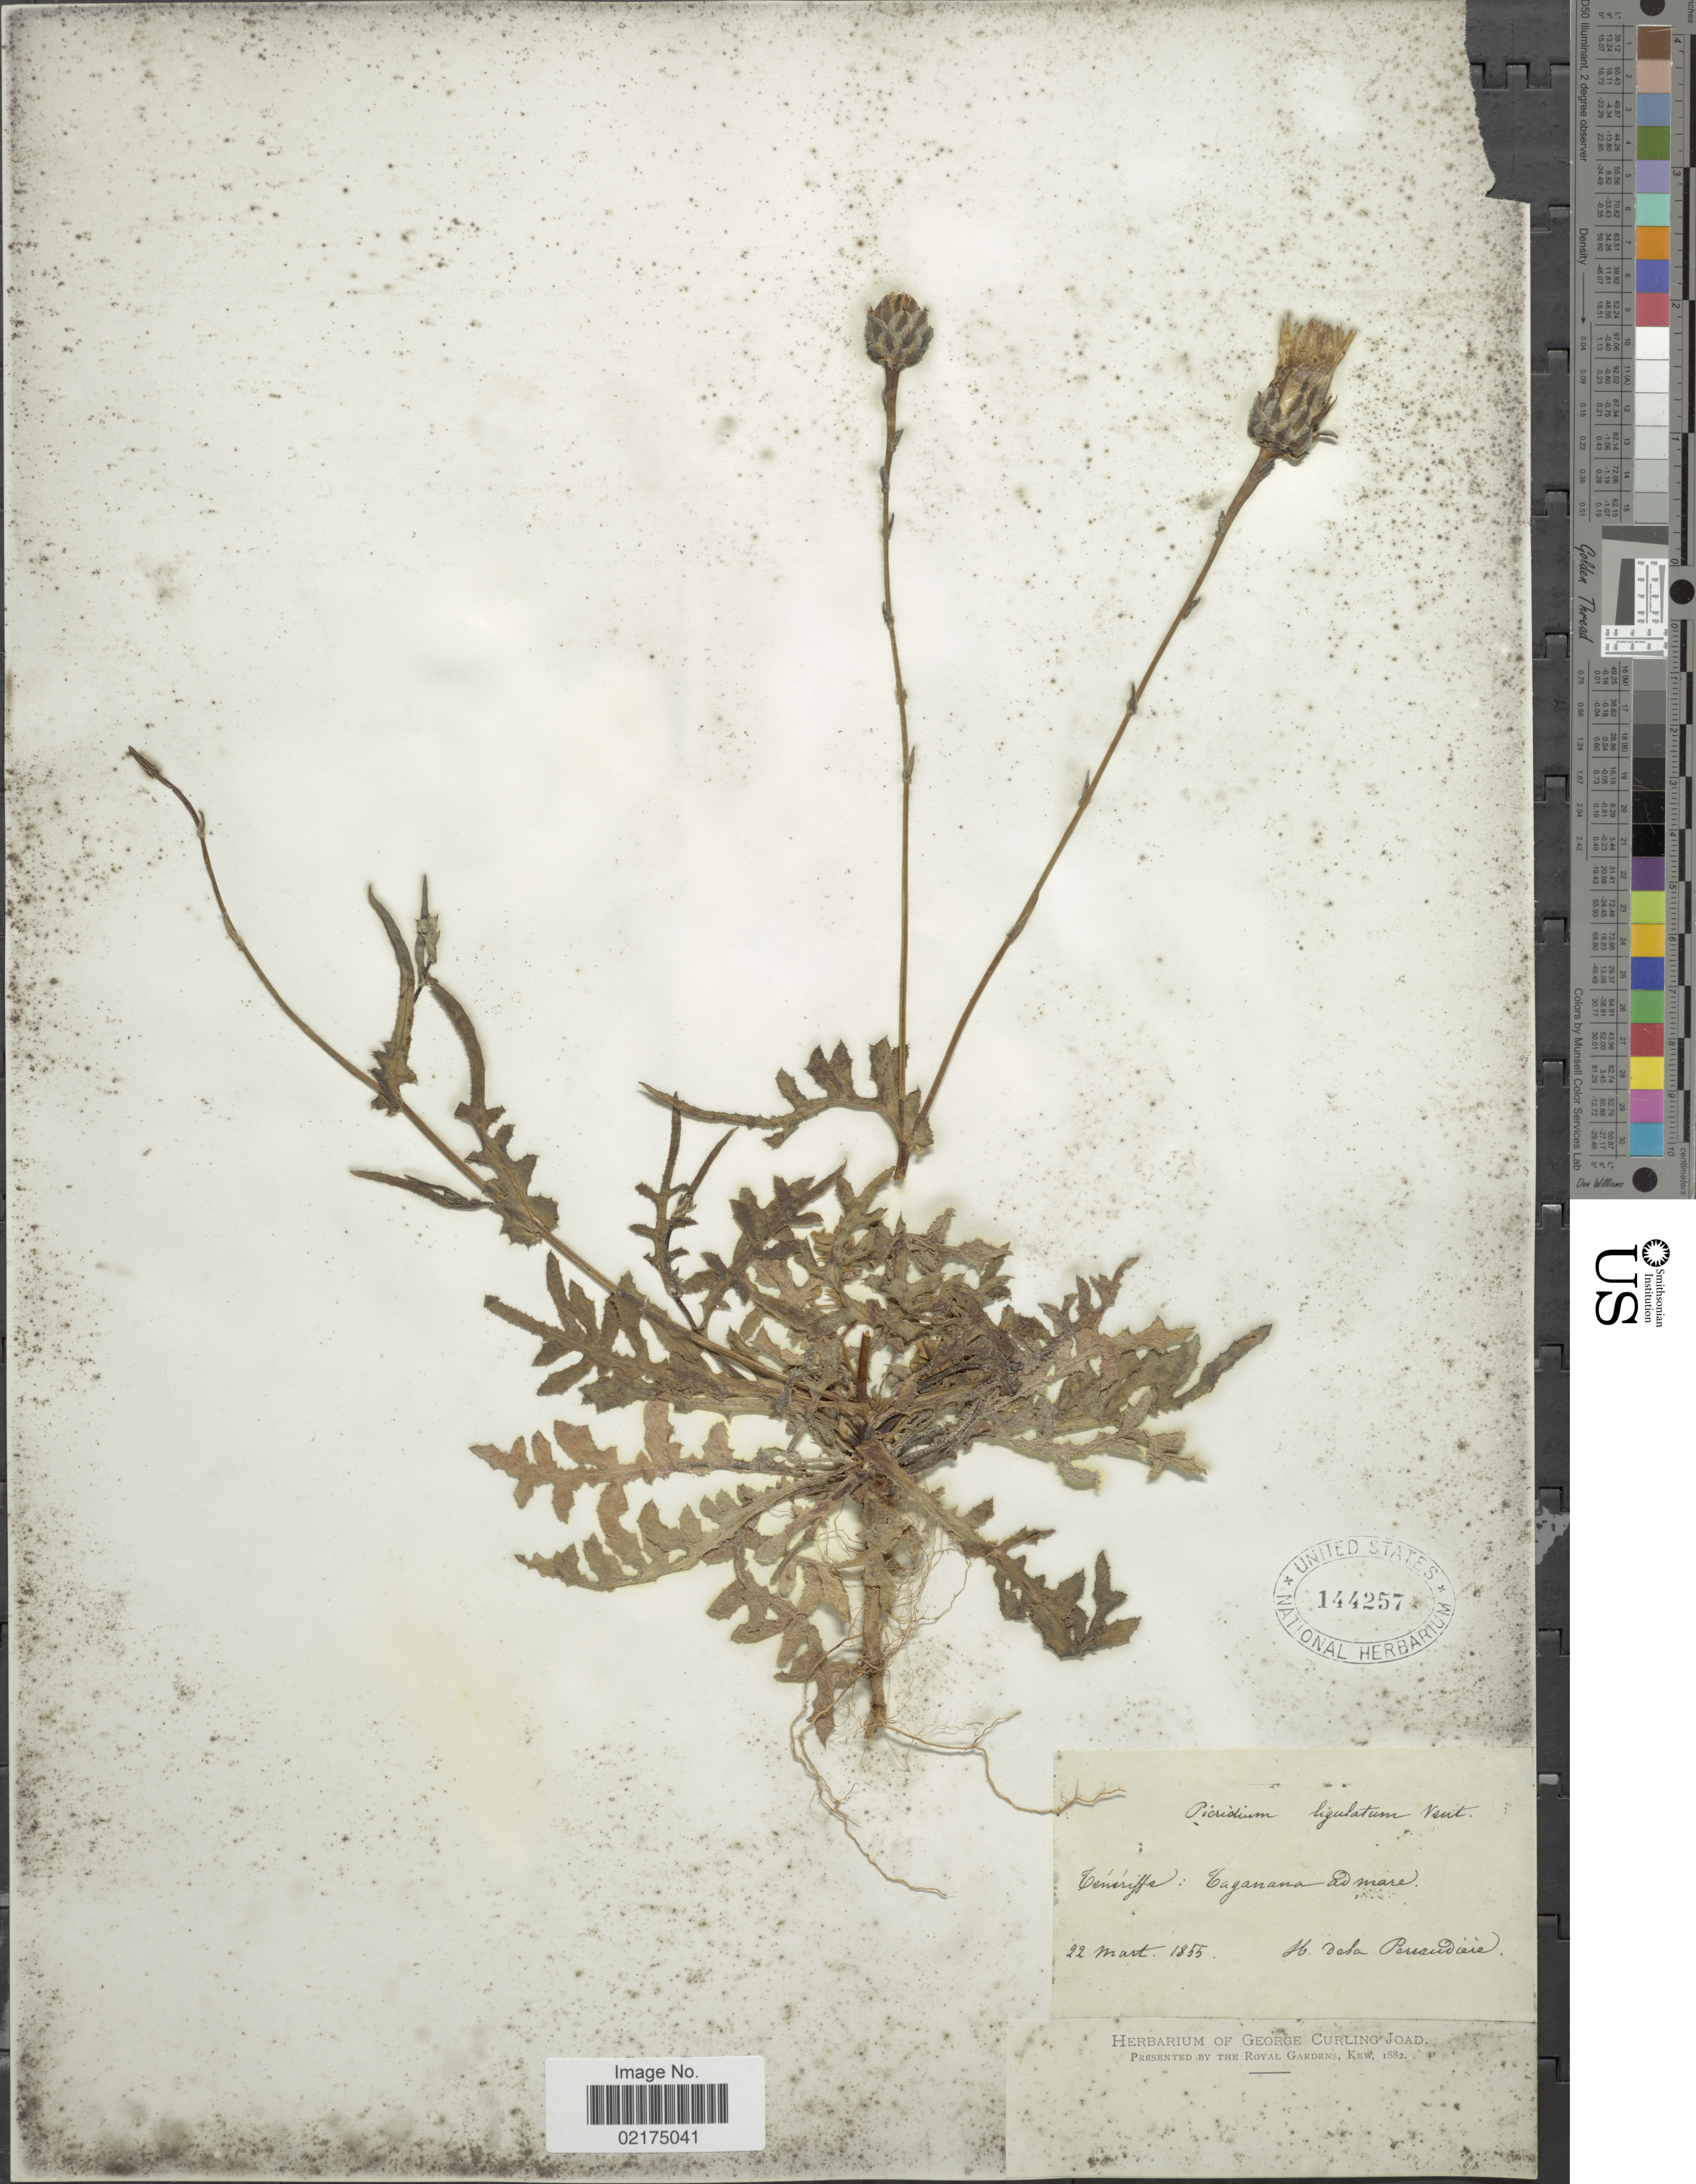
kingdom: Plantae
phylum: Tracheophyta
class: Magnoliopsida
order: Asterales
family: Asteraceae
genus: Reichardia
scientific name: Reichardia ligulata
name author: (Vent.) G. Kunkel & Sunding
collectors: H. de la Perraudière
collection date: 1855-03-22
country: Spain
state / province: Canarias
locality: Teneriffe: Taganana ad mare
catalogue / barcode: US 144257